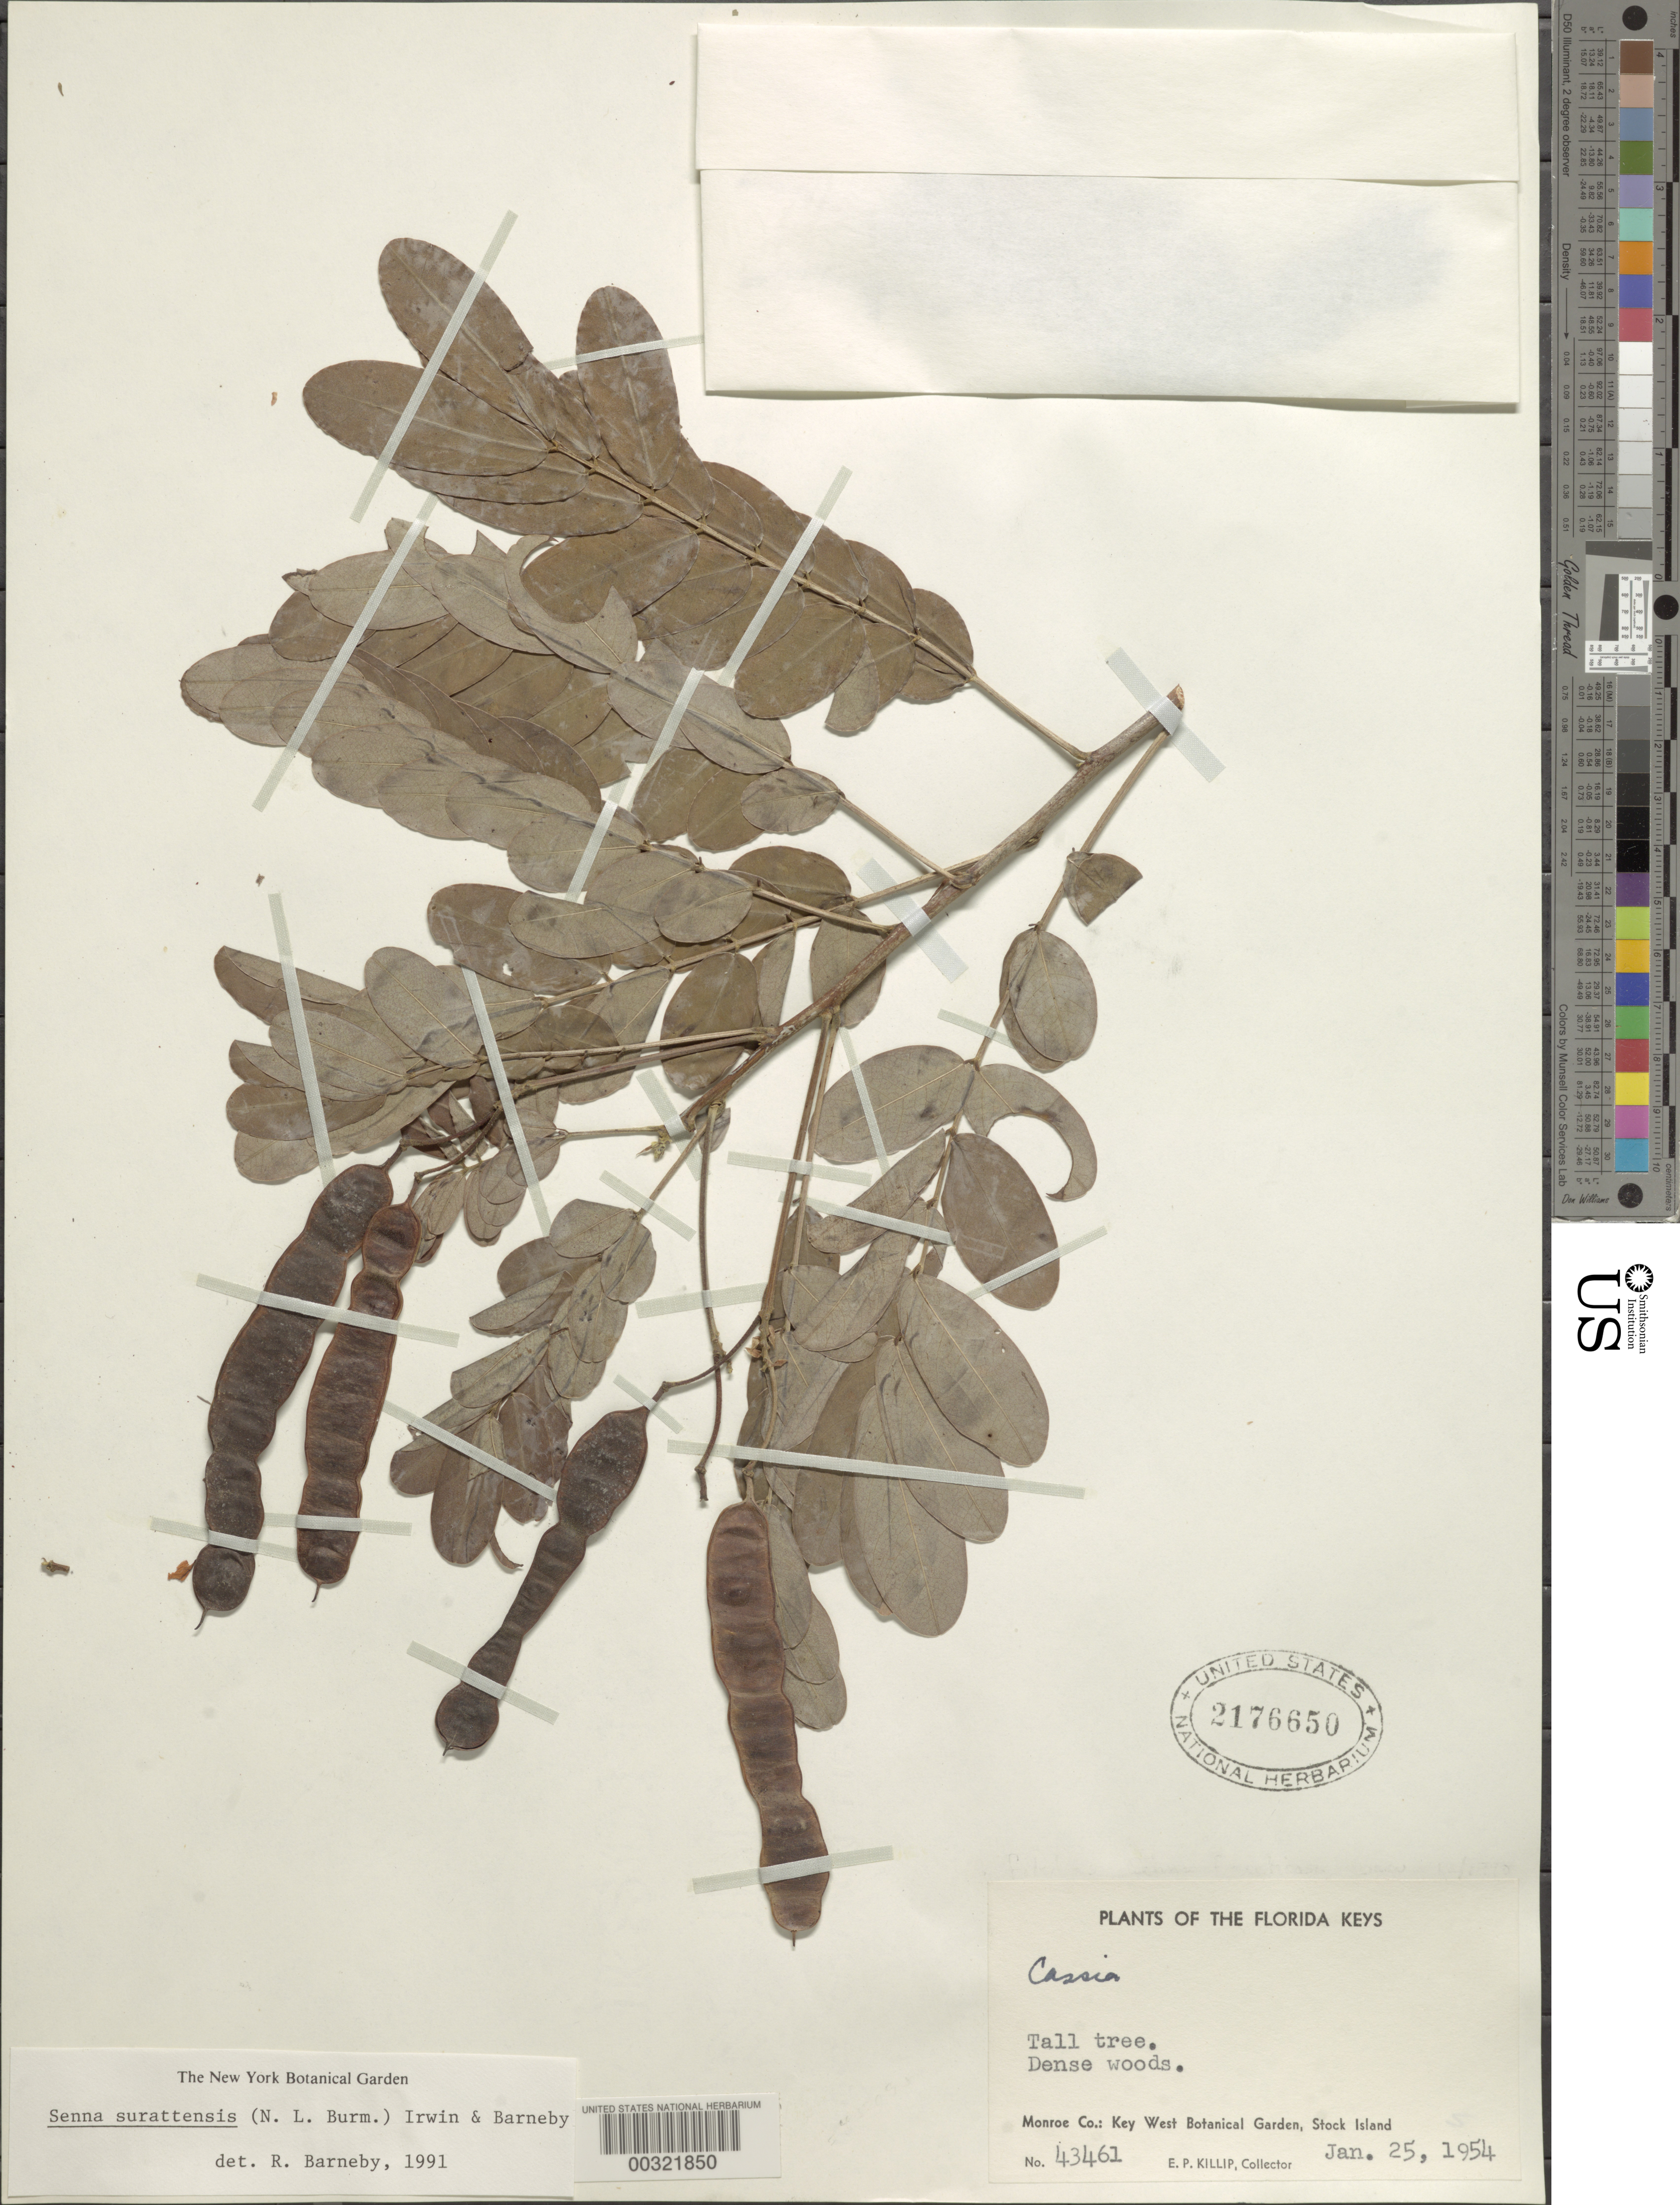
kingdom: Plantae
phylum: Tracheophyta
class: Magnoliopsida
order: Fabales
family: Fabaceae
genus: Senna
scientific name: Senna surattensis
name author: (Burm. f.) H.S. Irwin & Barneby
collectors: E. P. Killip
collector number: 43461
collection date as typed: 25 Jan 1954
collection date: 1954-01-25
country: United States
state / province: Florida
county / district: Monroe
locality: Key west botanical garden, stock island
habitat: Dense woods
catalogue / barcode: US 2176650